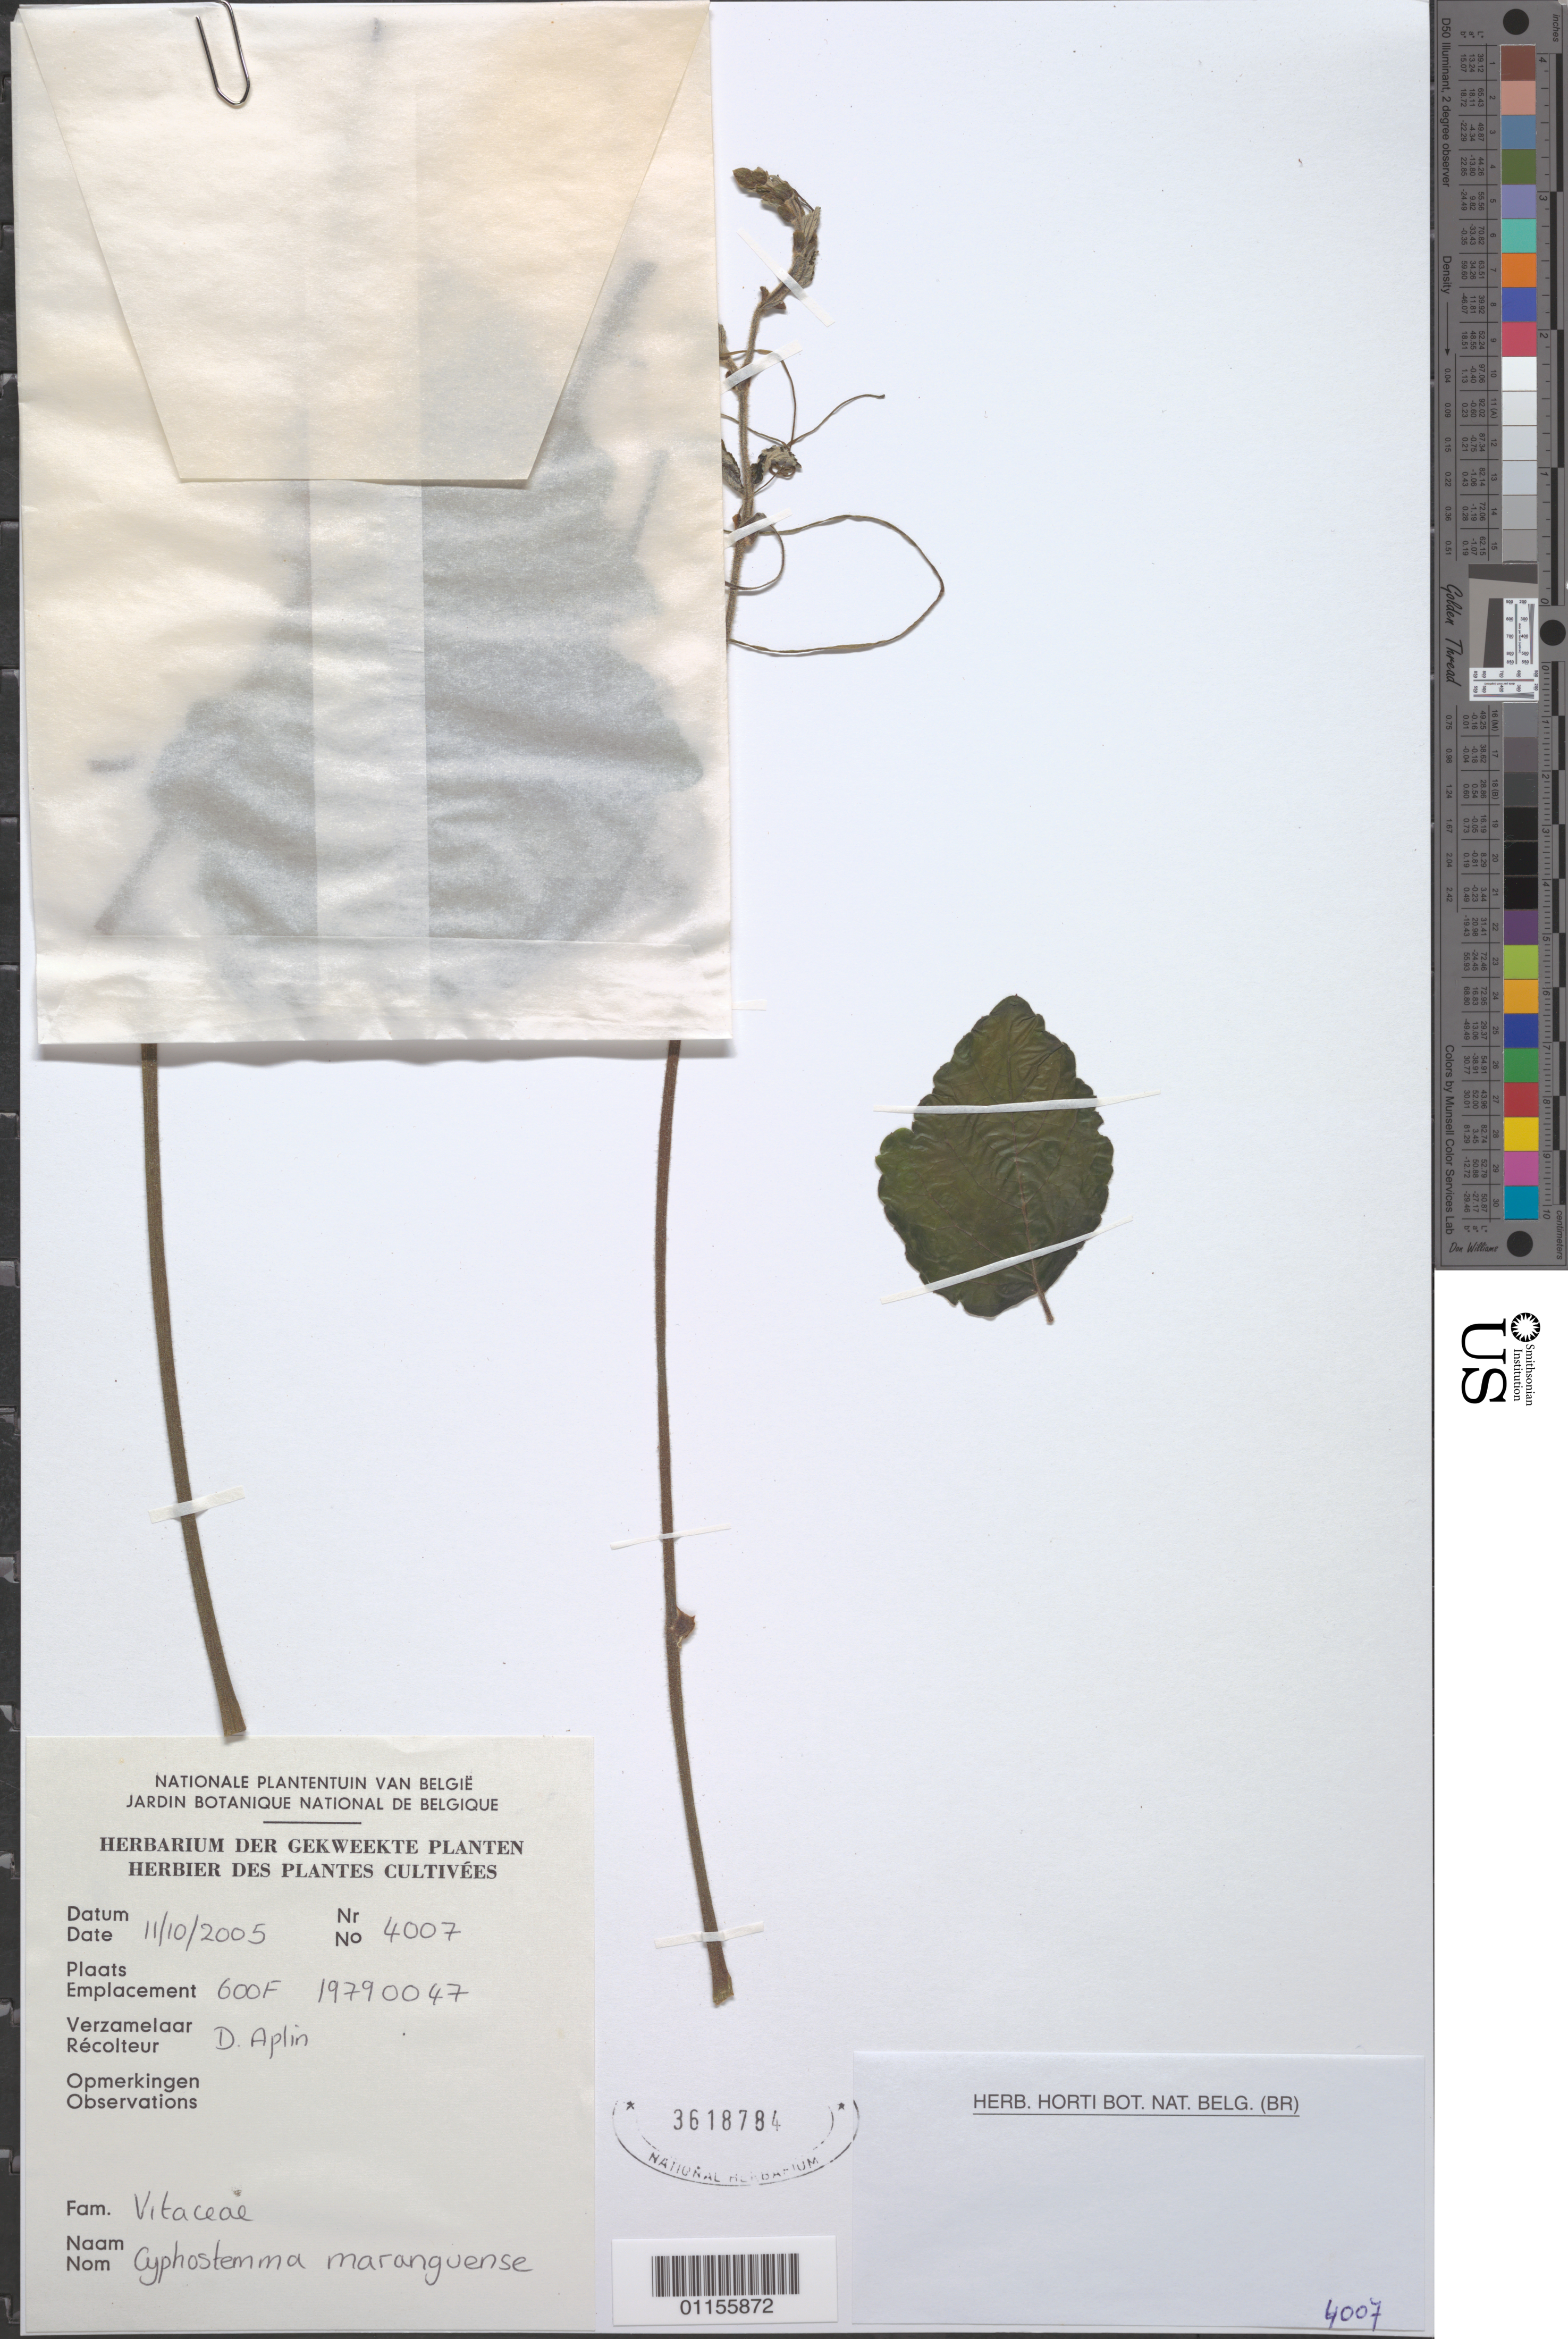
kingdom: Plantae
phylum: Tracheophyta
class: Magnoliopsida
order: Vitales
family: Vitaceae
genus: Cyphostemma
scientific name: Cyphostemma maranguense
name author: (Gilg) Desc.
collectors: D. Aplin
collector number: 4007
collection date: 2005-10-11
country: Belgium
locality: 600F 19790047. [unsure placement]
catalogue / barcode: US 3618784